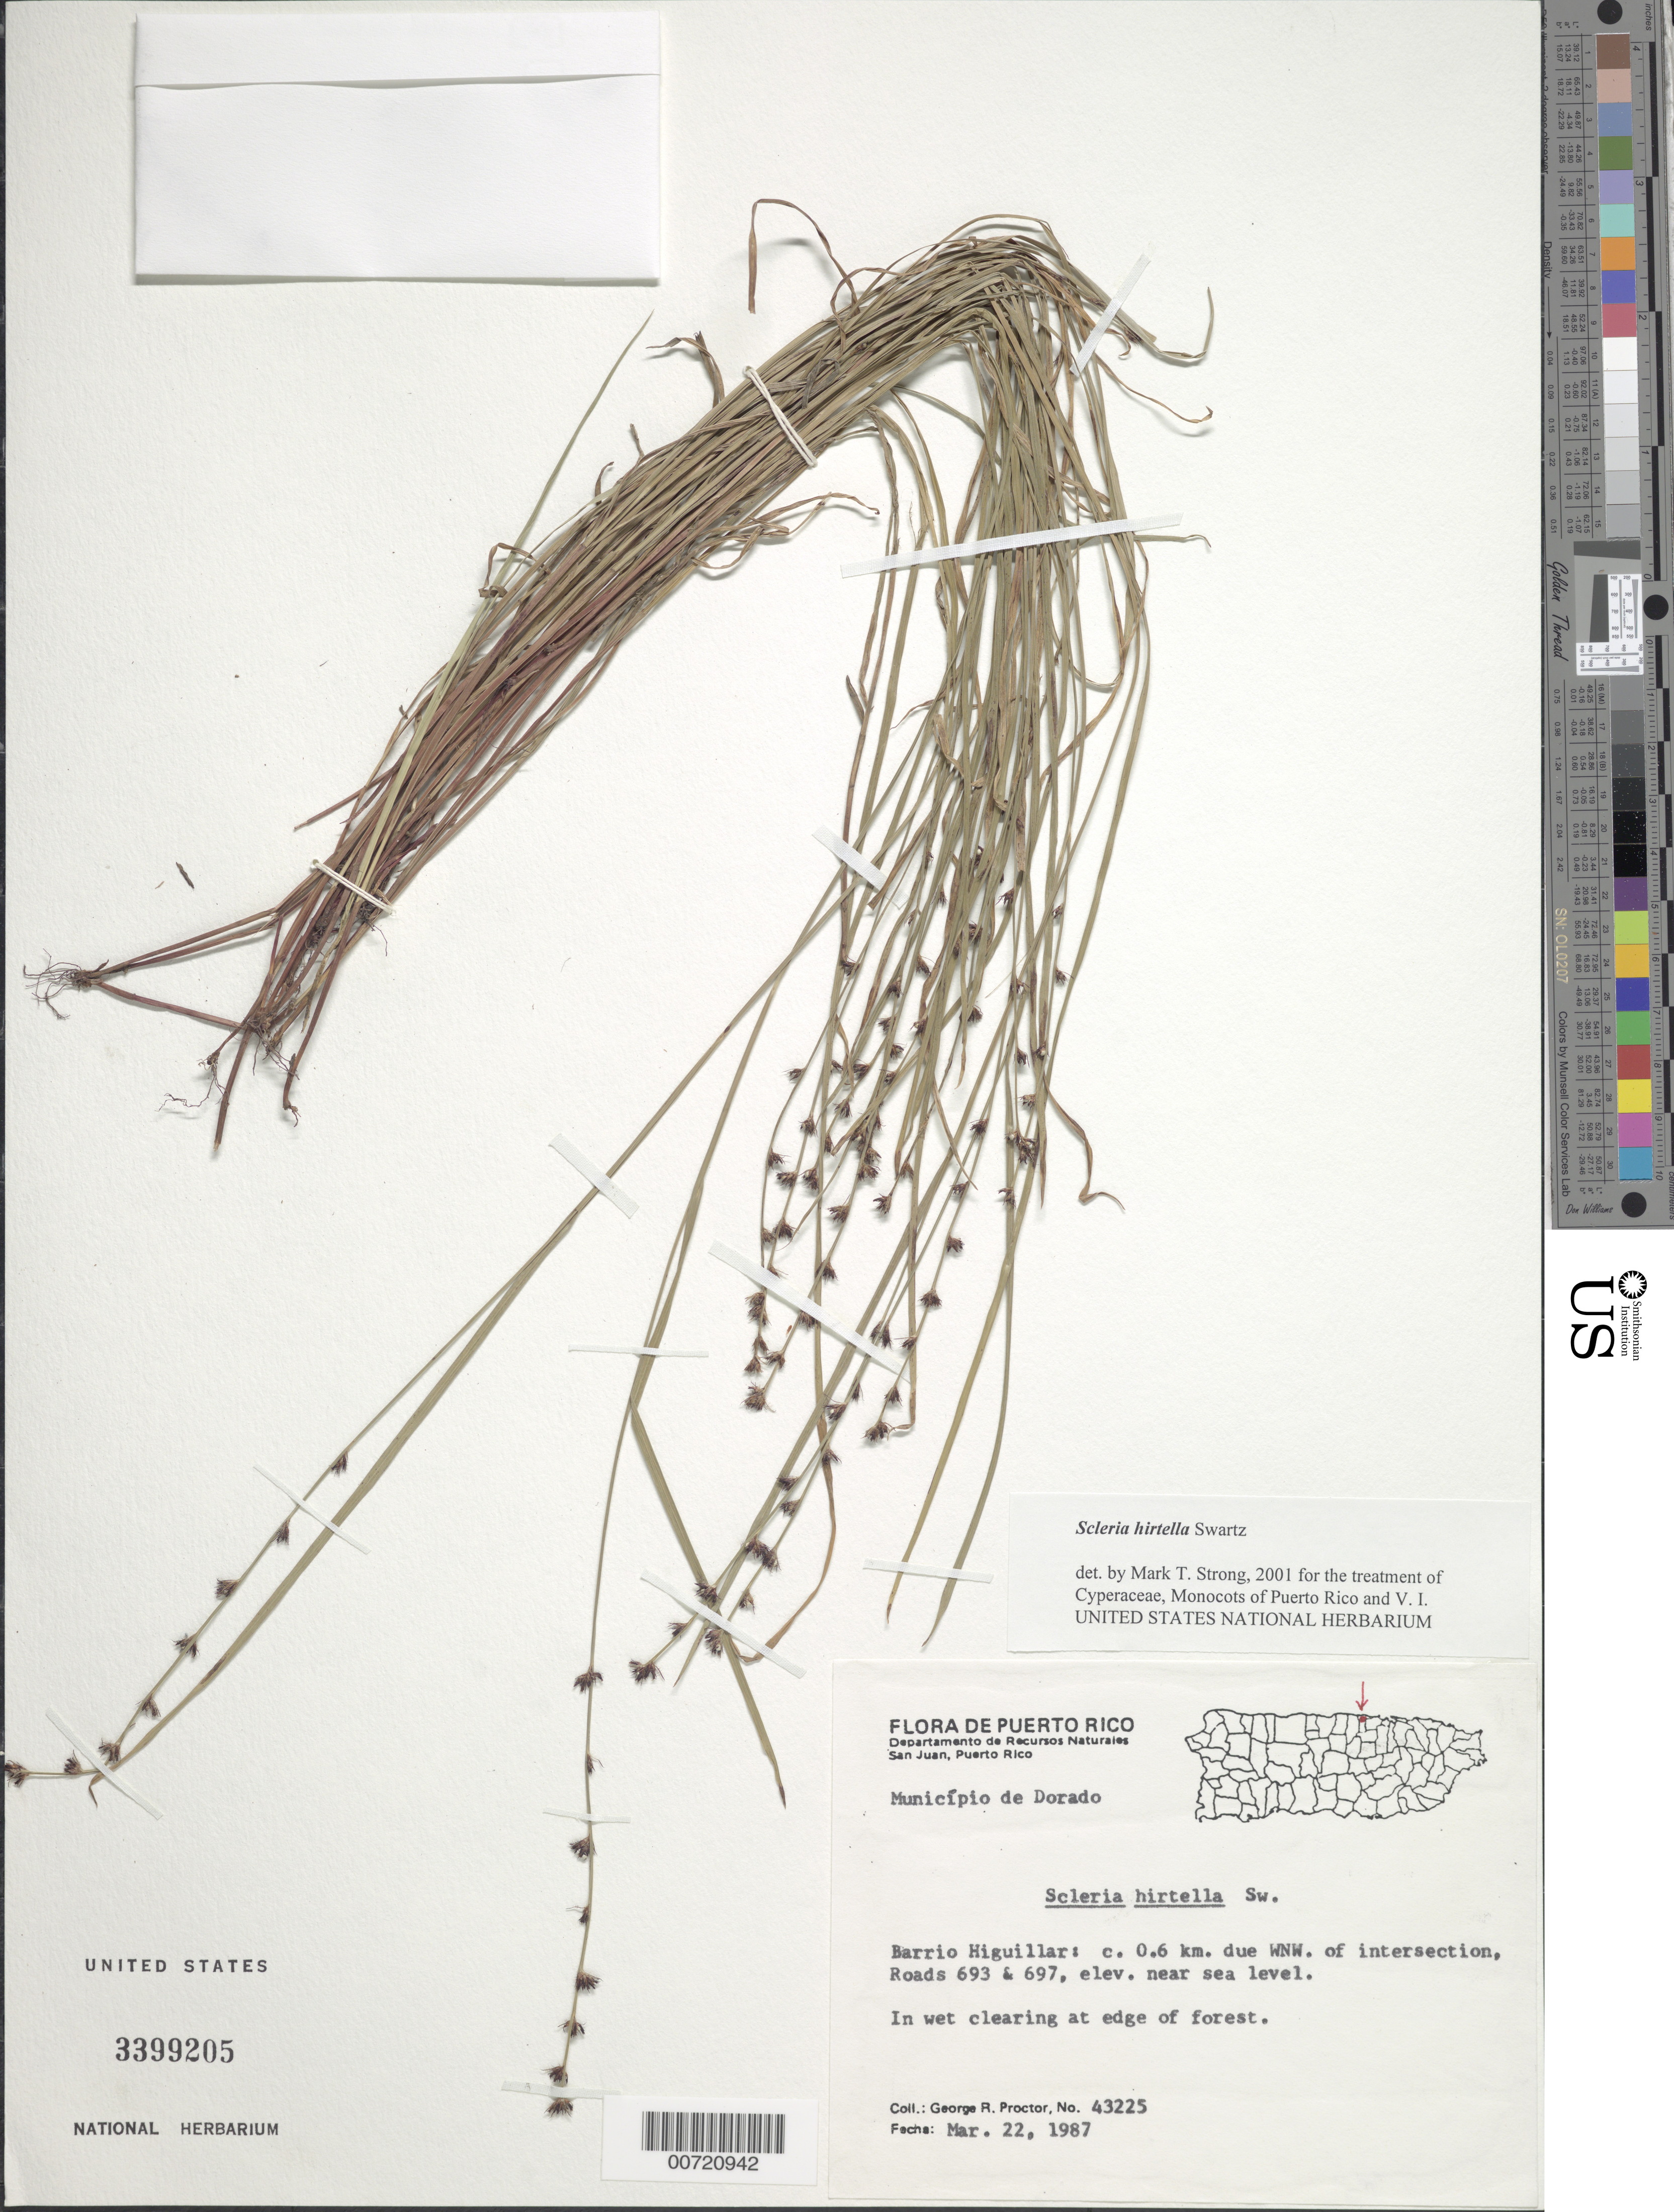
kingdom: Plantae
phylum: Tracheophyta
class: Liliopsida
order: Poales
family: Cyperaceae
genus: Scleria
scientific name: Scleria hirtella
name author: Sw.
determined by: Strong, M. T., (US), Smithsonian Institution - National Museum of Natural History (UNITED STATES)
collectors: G. R. Proctor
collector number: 43225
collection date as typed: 22 Mar 1987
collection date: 1987-03-22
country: Puerto Rico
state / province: Dorado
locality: Dorado: Barrio Higuillar, ca. 0.6 km due WNW of jct. Rds. 693 and 697.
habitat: In wet clearing at edge of forest.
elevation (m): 0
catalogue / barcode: US 3399205